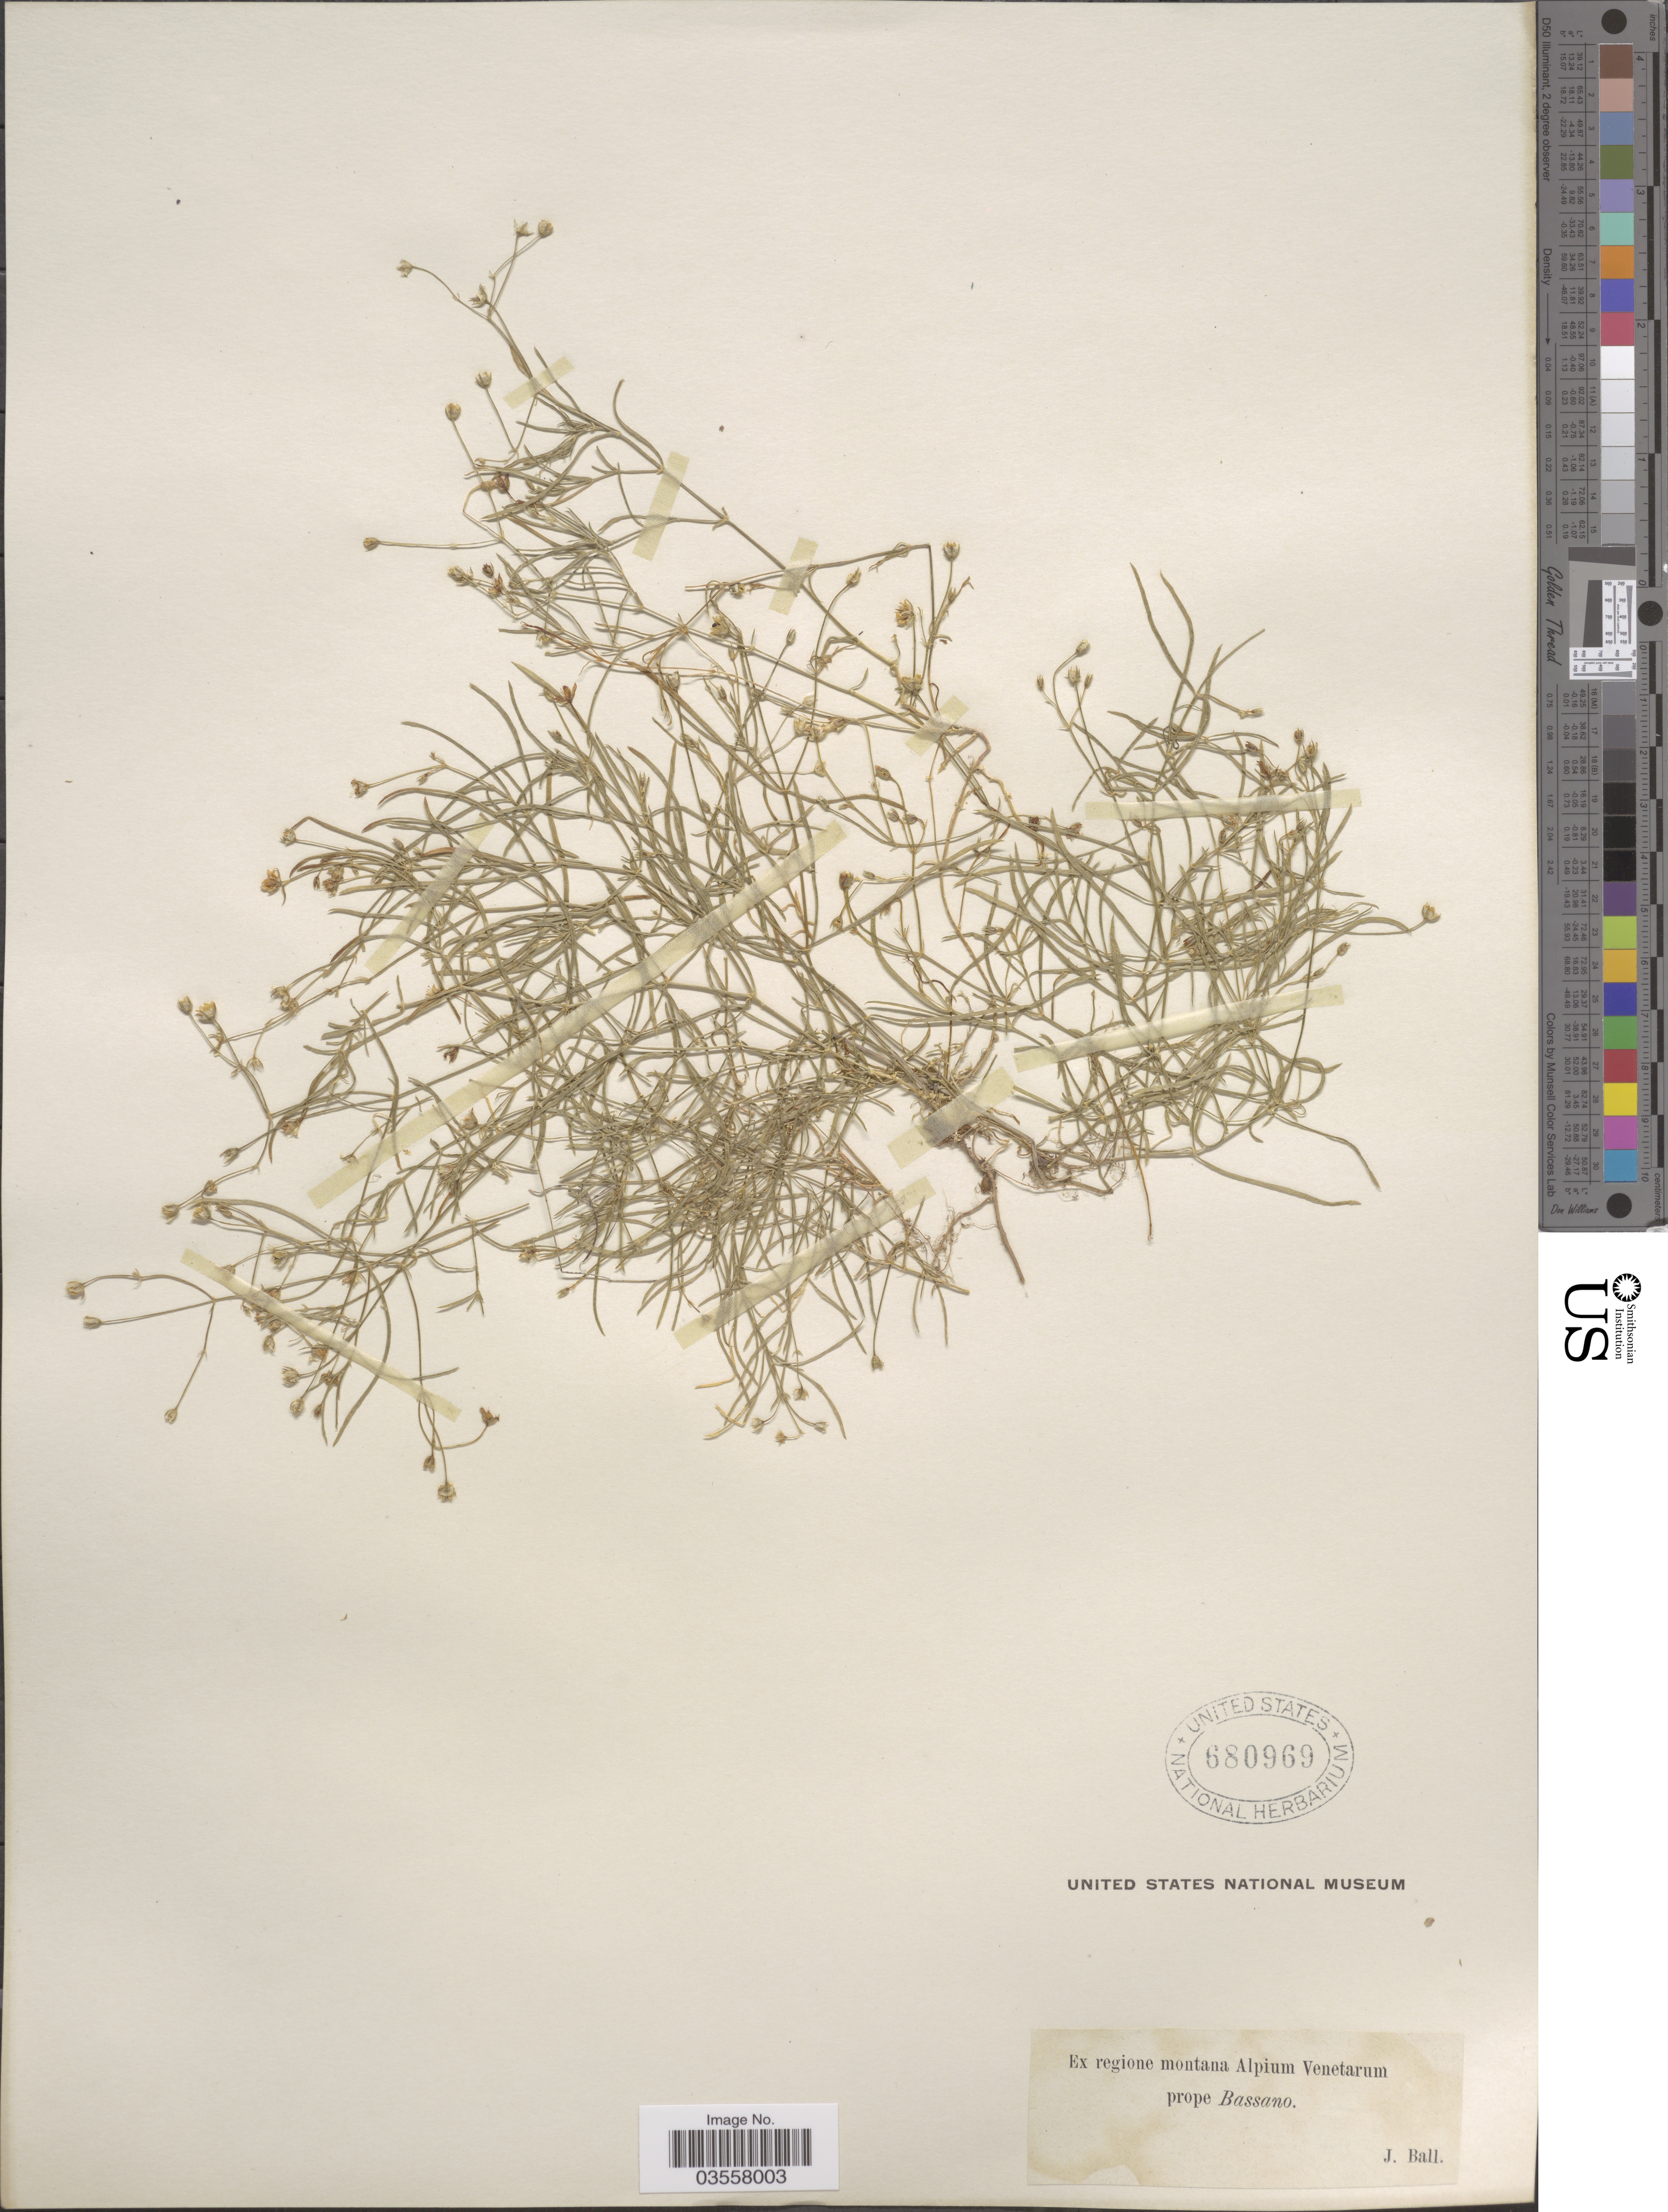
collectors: J. Ball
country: Italy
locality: Ex regione montana Alpium Venetarum prope Bassano.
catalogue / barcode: US 680969